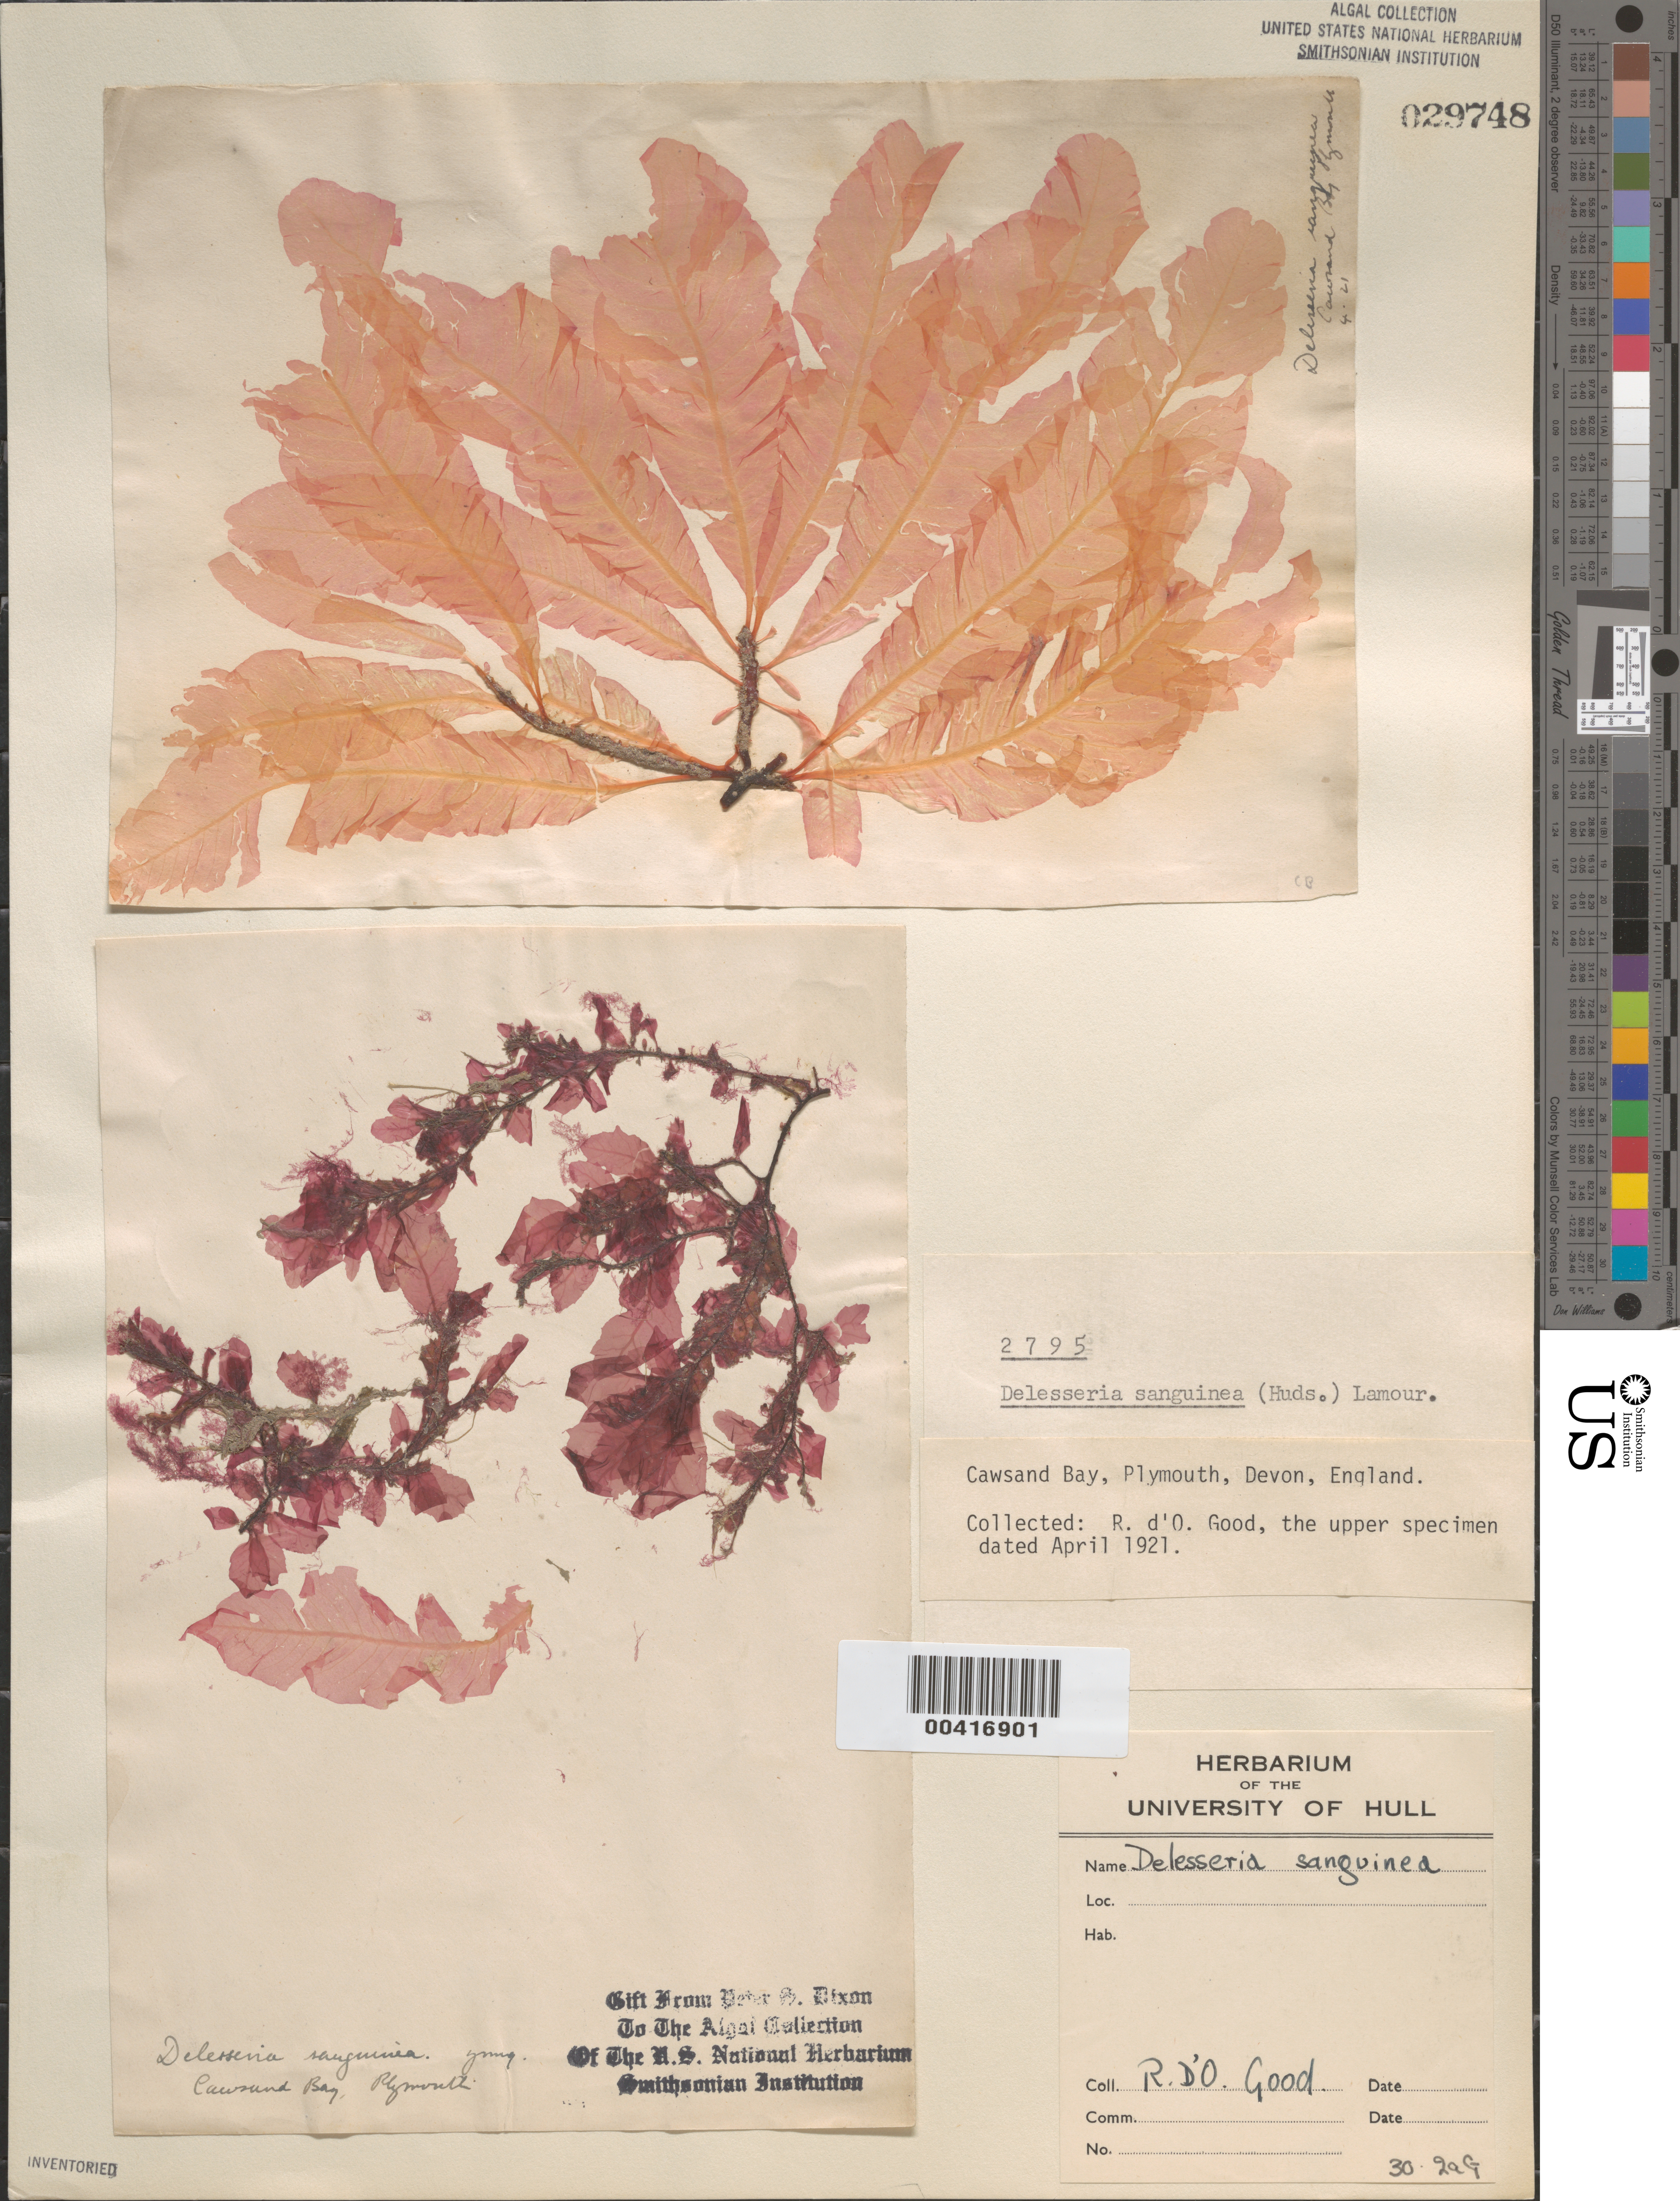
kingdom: Plantae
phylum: Rhodophyta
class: Florideophyceae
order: Ceramiales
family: Delesseriaceae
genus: Delesseria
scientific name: Delesseria sanguinea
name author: (Huds.) J.V.Lamouroux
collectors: R. Good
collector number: PSD 2795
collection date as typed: Apr 1921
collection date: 1921-04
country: United Kingdom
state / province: England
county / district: Devon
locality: Cawsand Bay, Plymouth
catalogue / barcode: US 29748